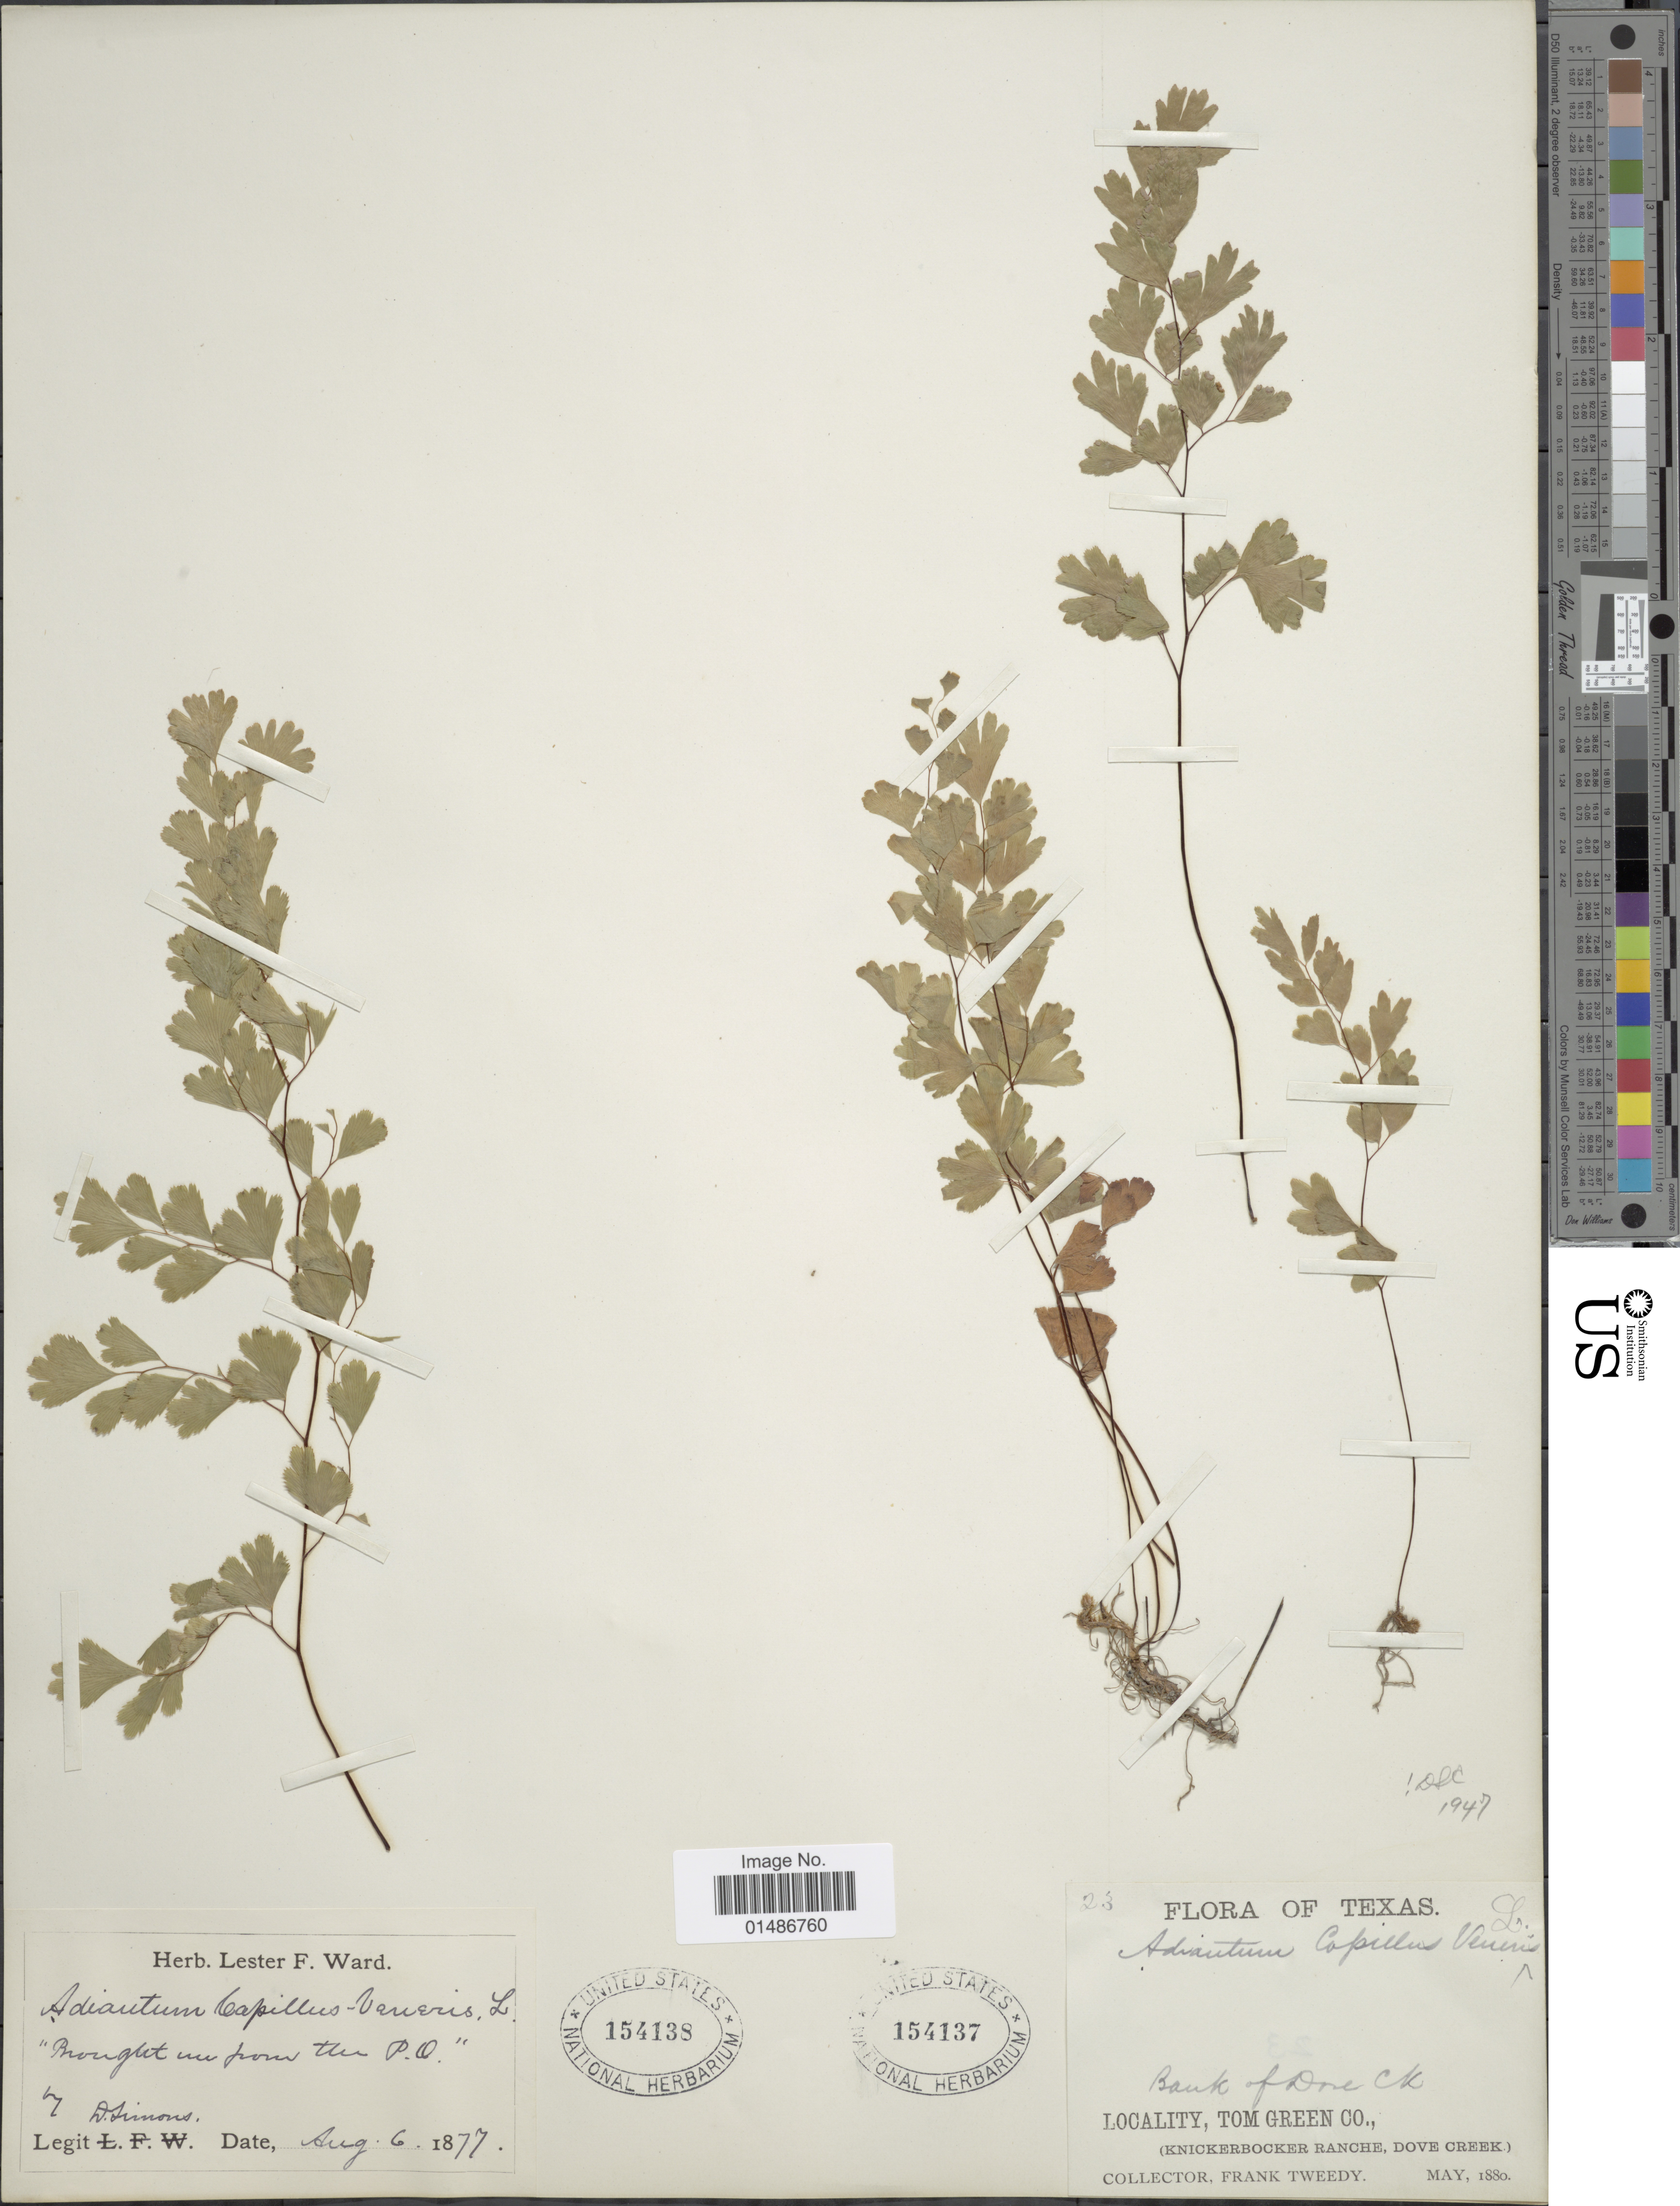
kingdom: Plantae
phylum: Tracheophyta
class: Polypodiopsida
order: Polypodiales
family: Pteridaceae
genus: Adiantum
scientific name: Adiantum capillus-veneris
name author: L.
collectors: F. Tweedy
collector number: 23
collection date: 1880-05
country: United States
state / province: Texas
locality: Bank of Dove Ck. Tom Green Co., (Knickerbocker Ranche, Dove Creek).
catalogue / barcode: US 154137